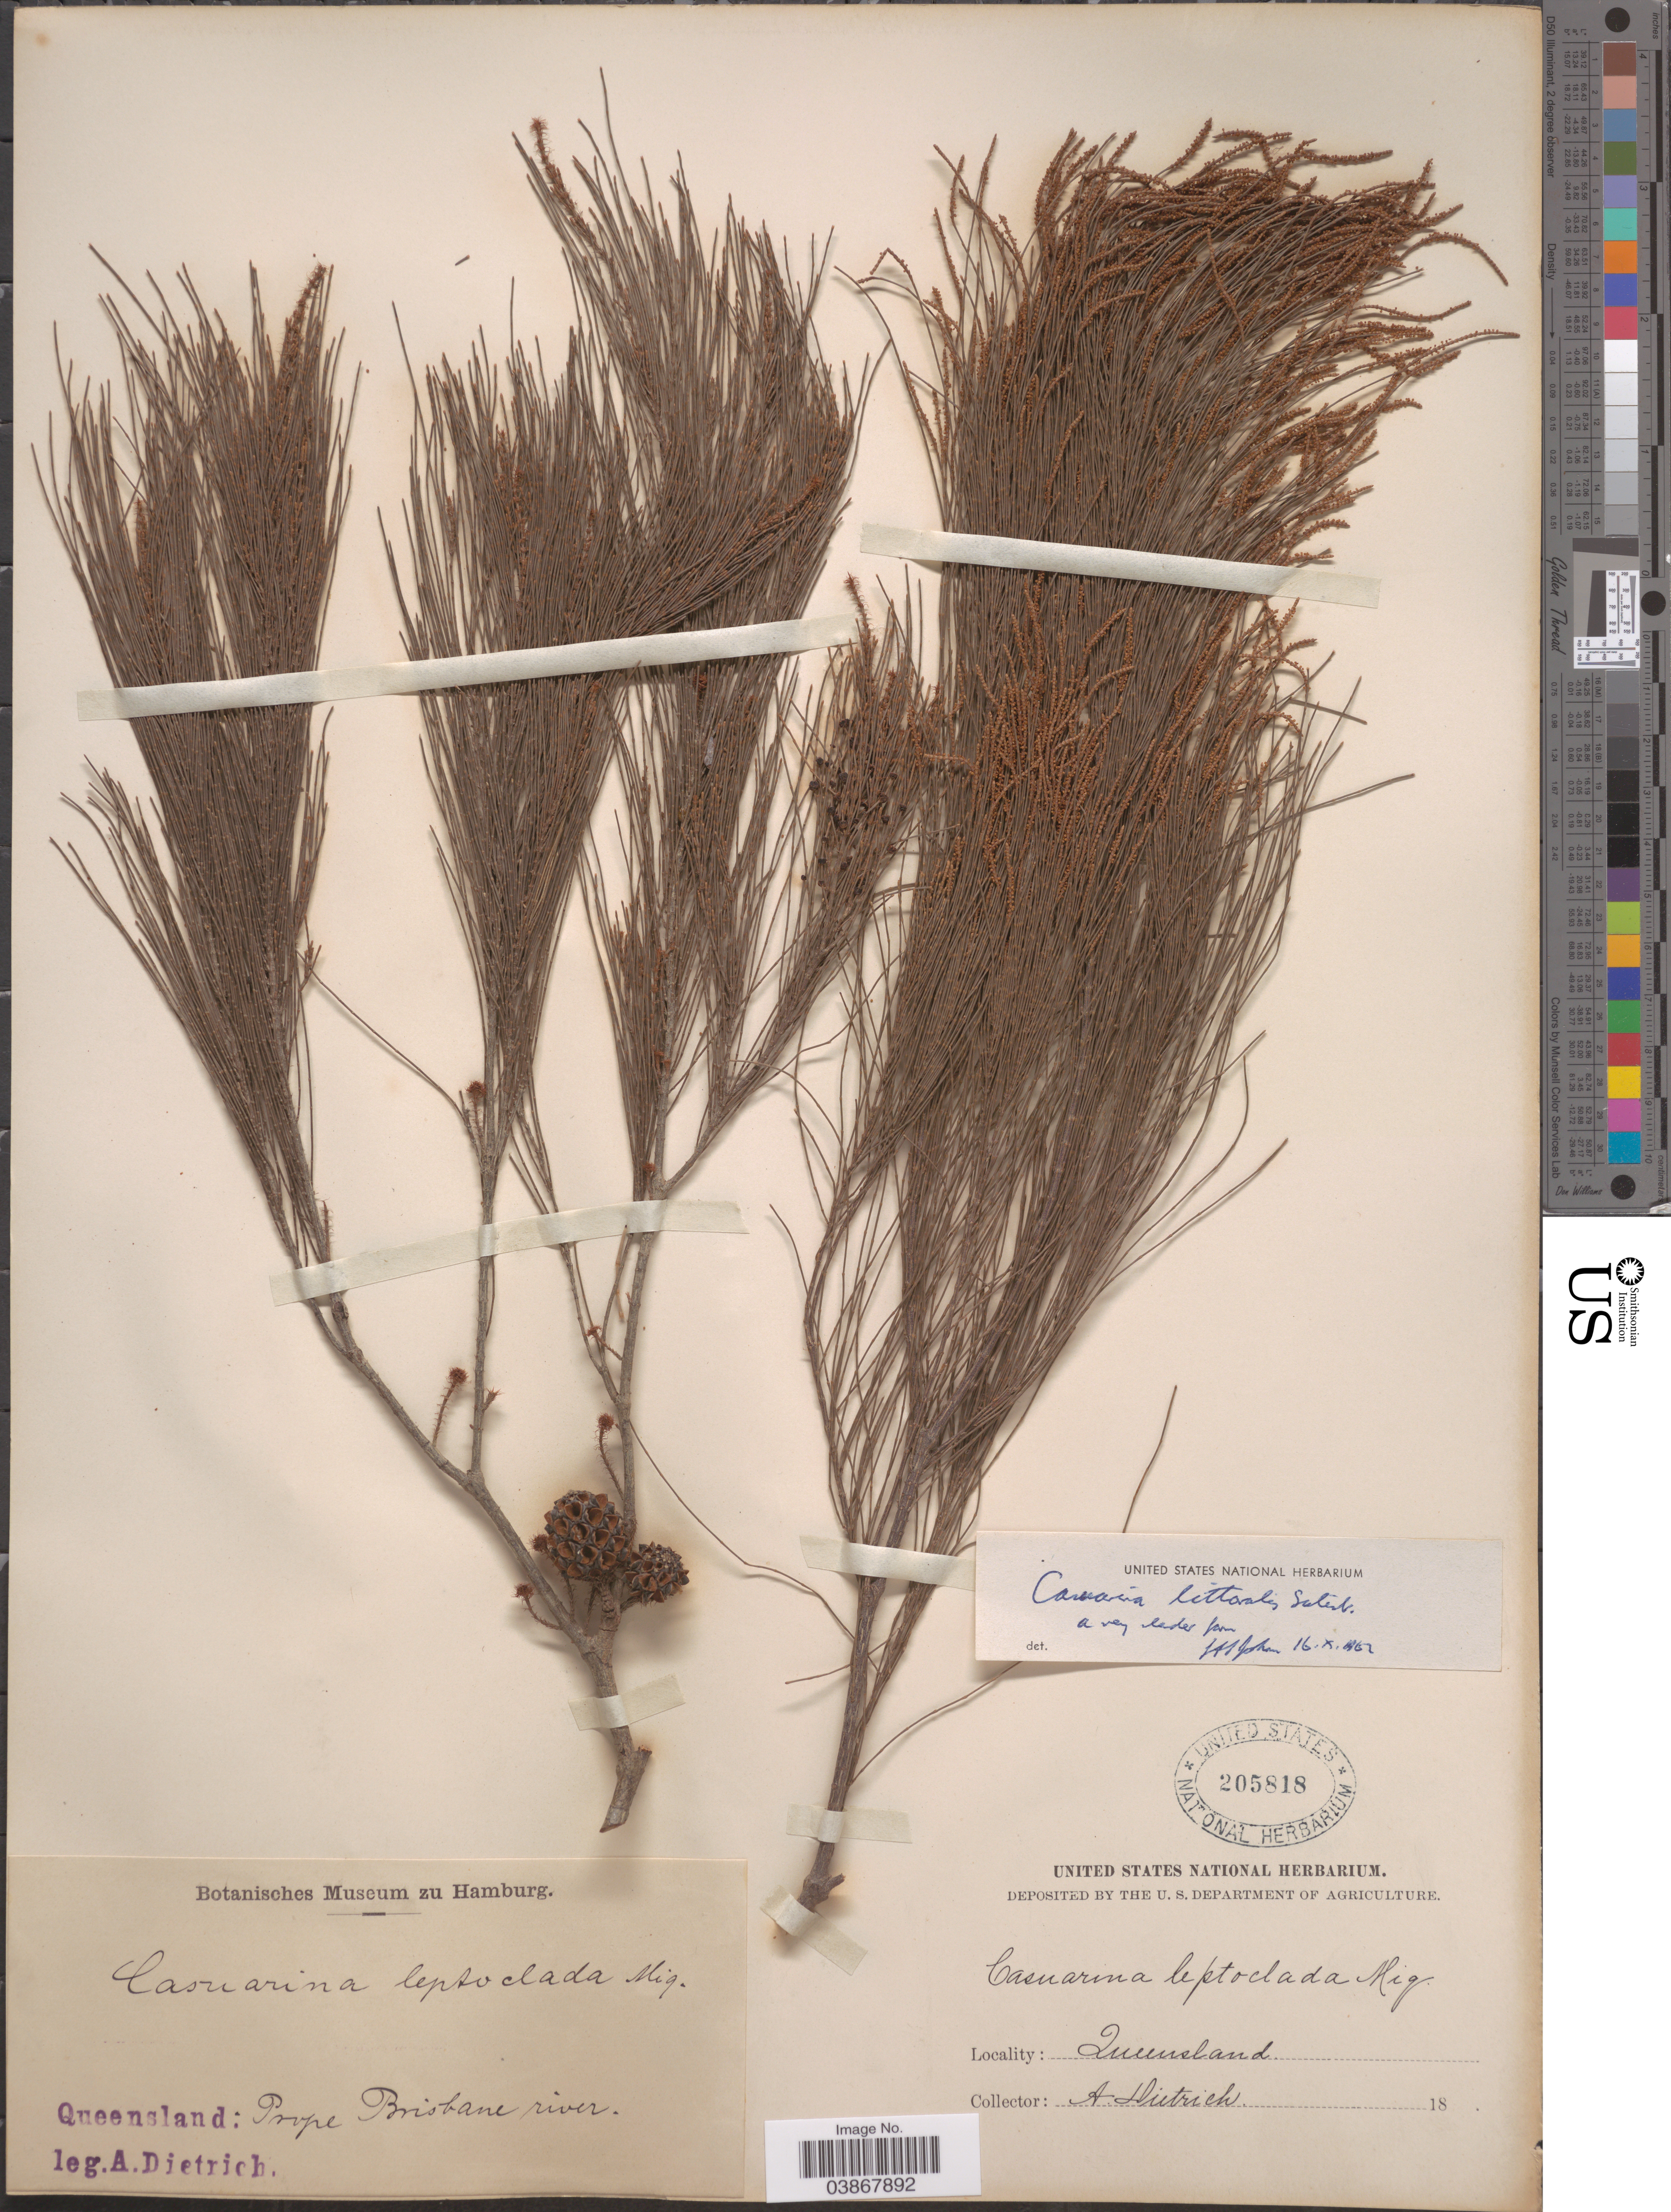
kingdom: Plantae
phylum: Tracheophyta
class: Magnoliopsida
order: Fagales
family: Casuarinaceae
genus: Casuarina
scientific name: Casuarina littoralis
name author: Salisb.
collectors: A. G. Dietrich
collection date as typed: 18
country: Australia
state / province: Queensland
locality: Prope Brisbane river.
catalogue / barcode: US 205818